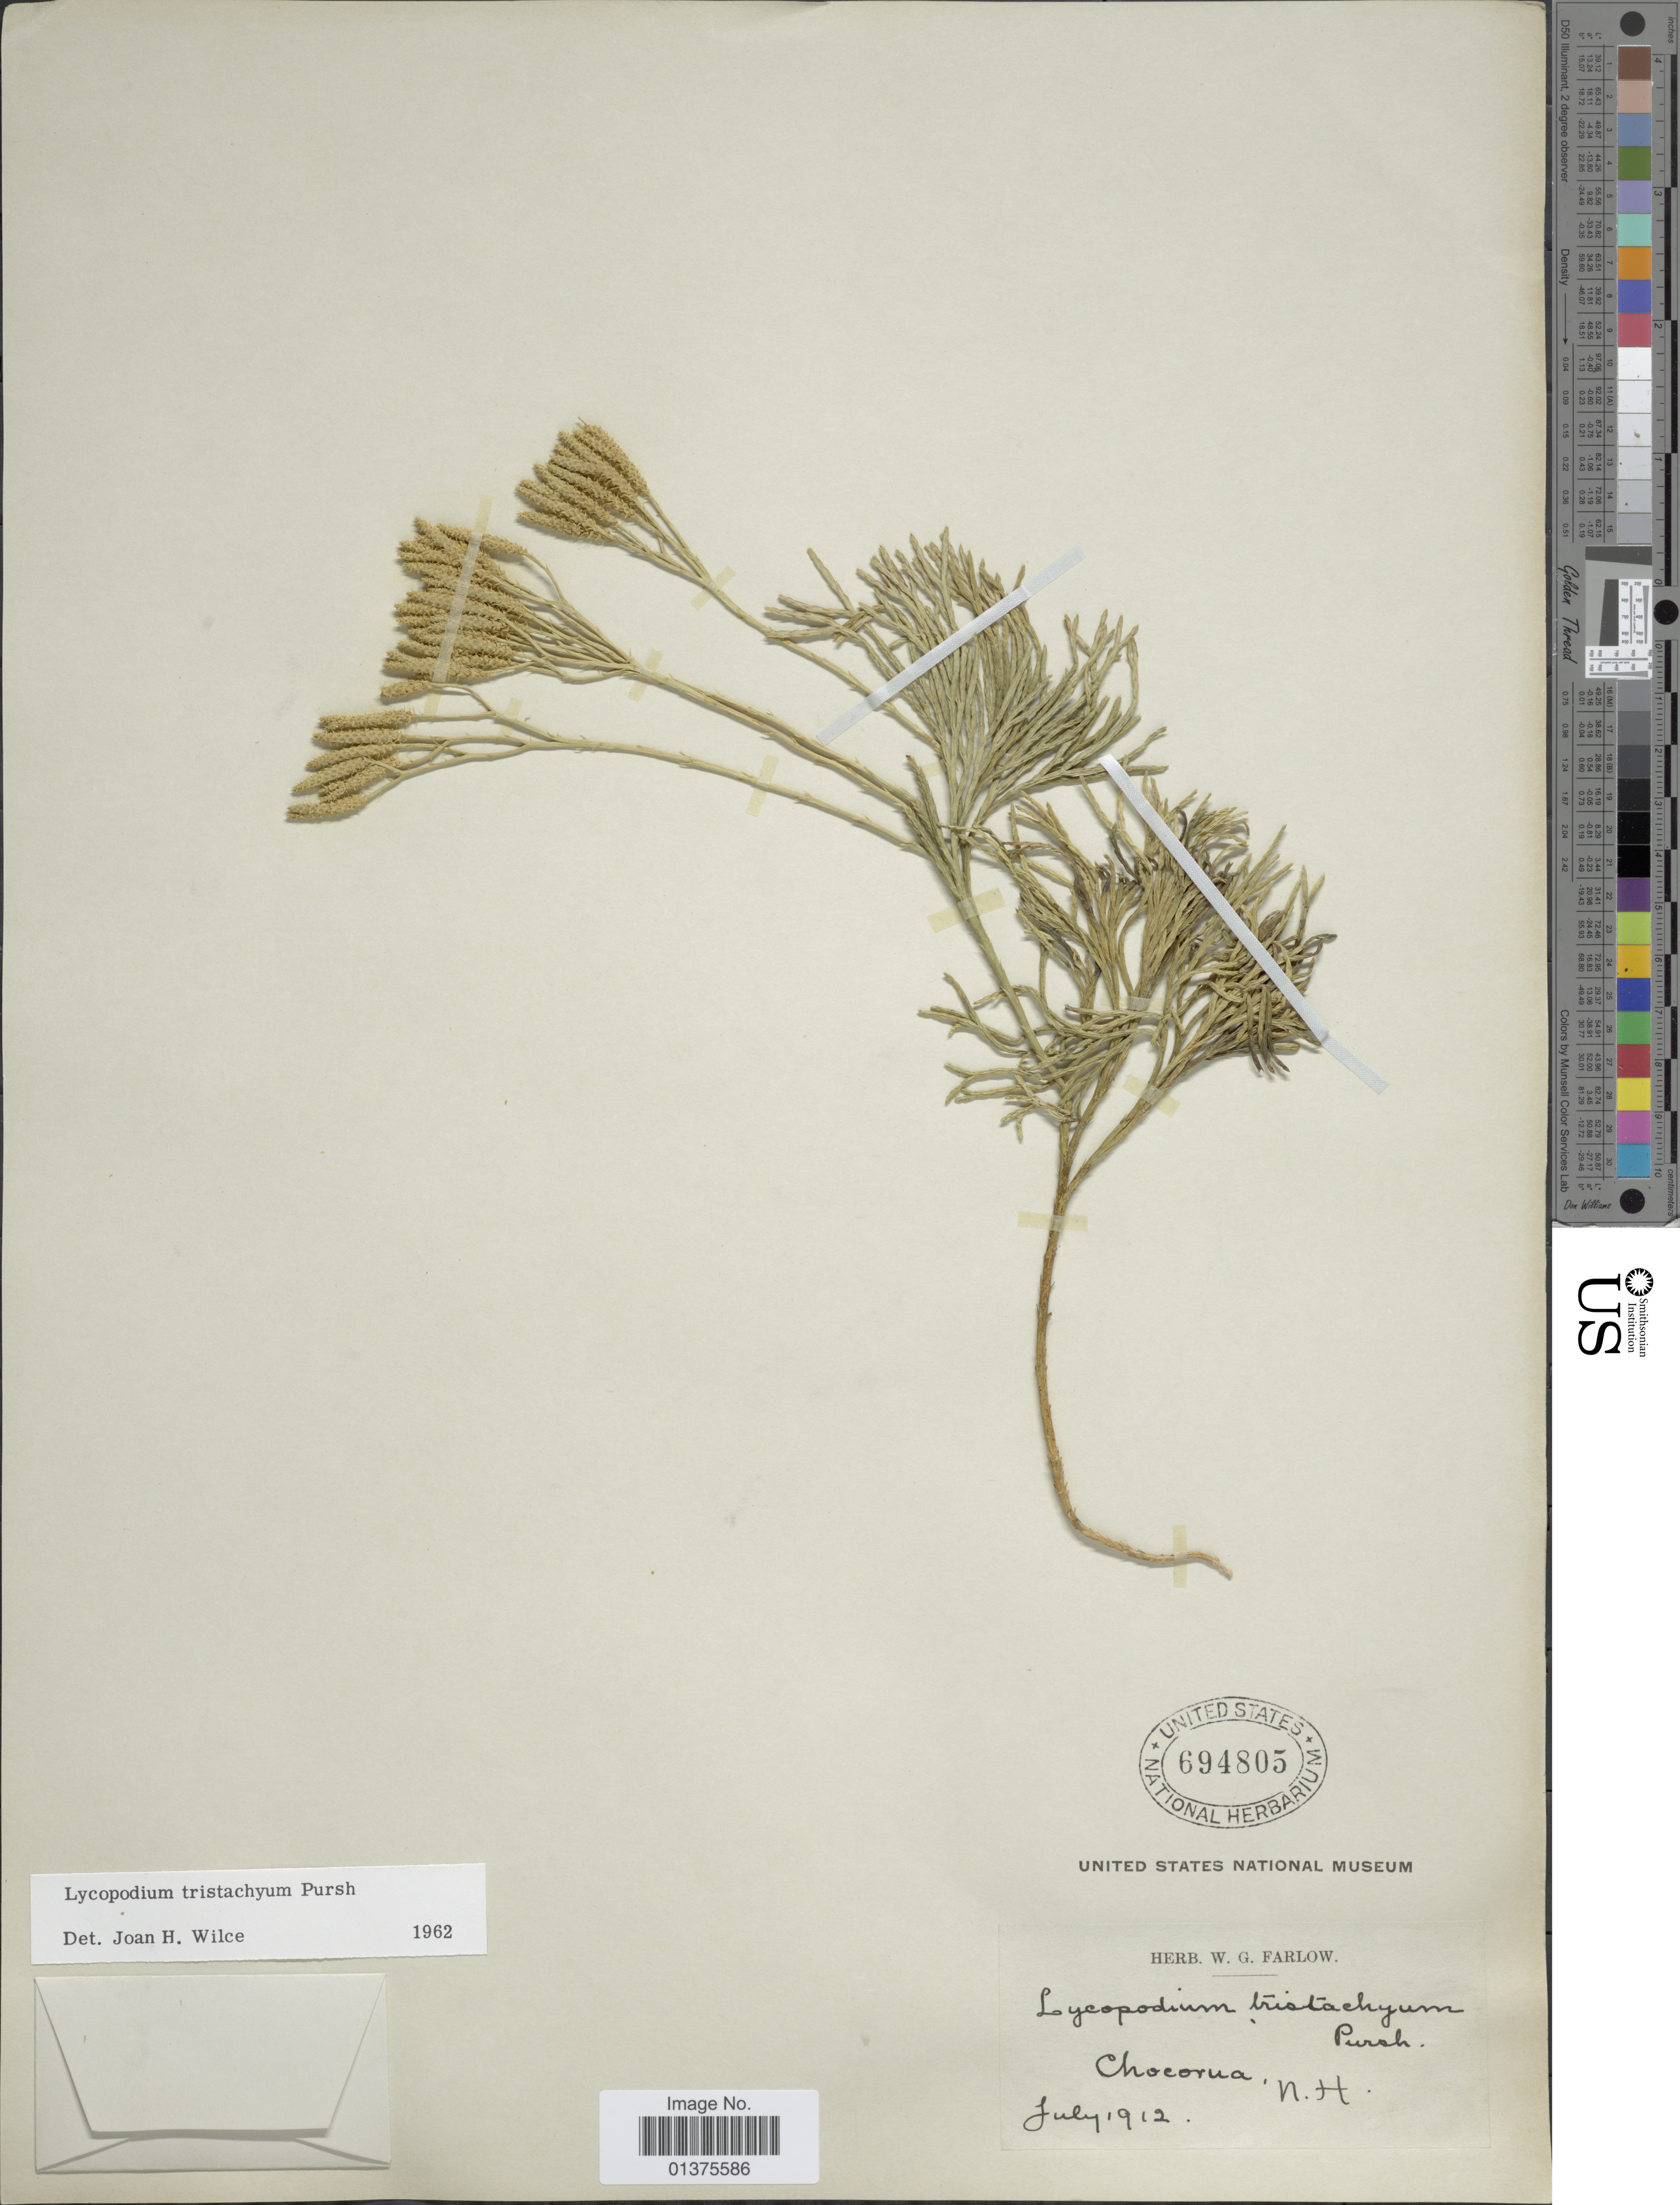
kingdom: Plantae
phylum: Tracheophyta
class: Lycopodiopsida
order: Lycopodiales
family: Lycopodiaceae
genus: Diphasiastrum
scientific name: Diphasiastrum tristachyum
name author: (Pursh) Holub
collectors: W. G. Farlow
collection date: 1912-07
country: United States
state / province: New Hampshire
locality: Chocorua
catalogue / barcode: US 694805